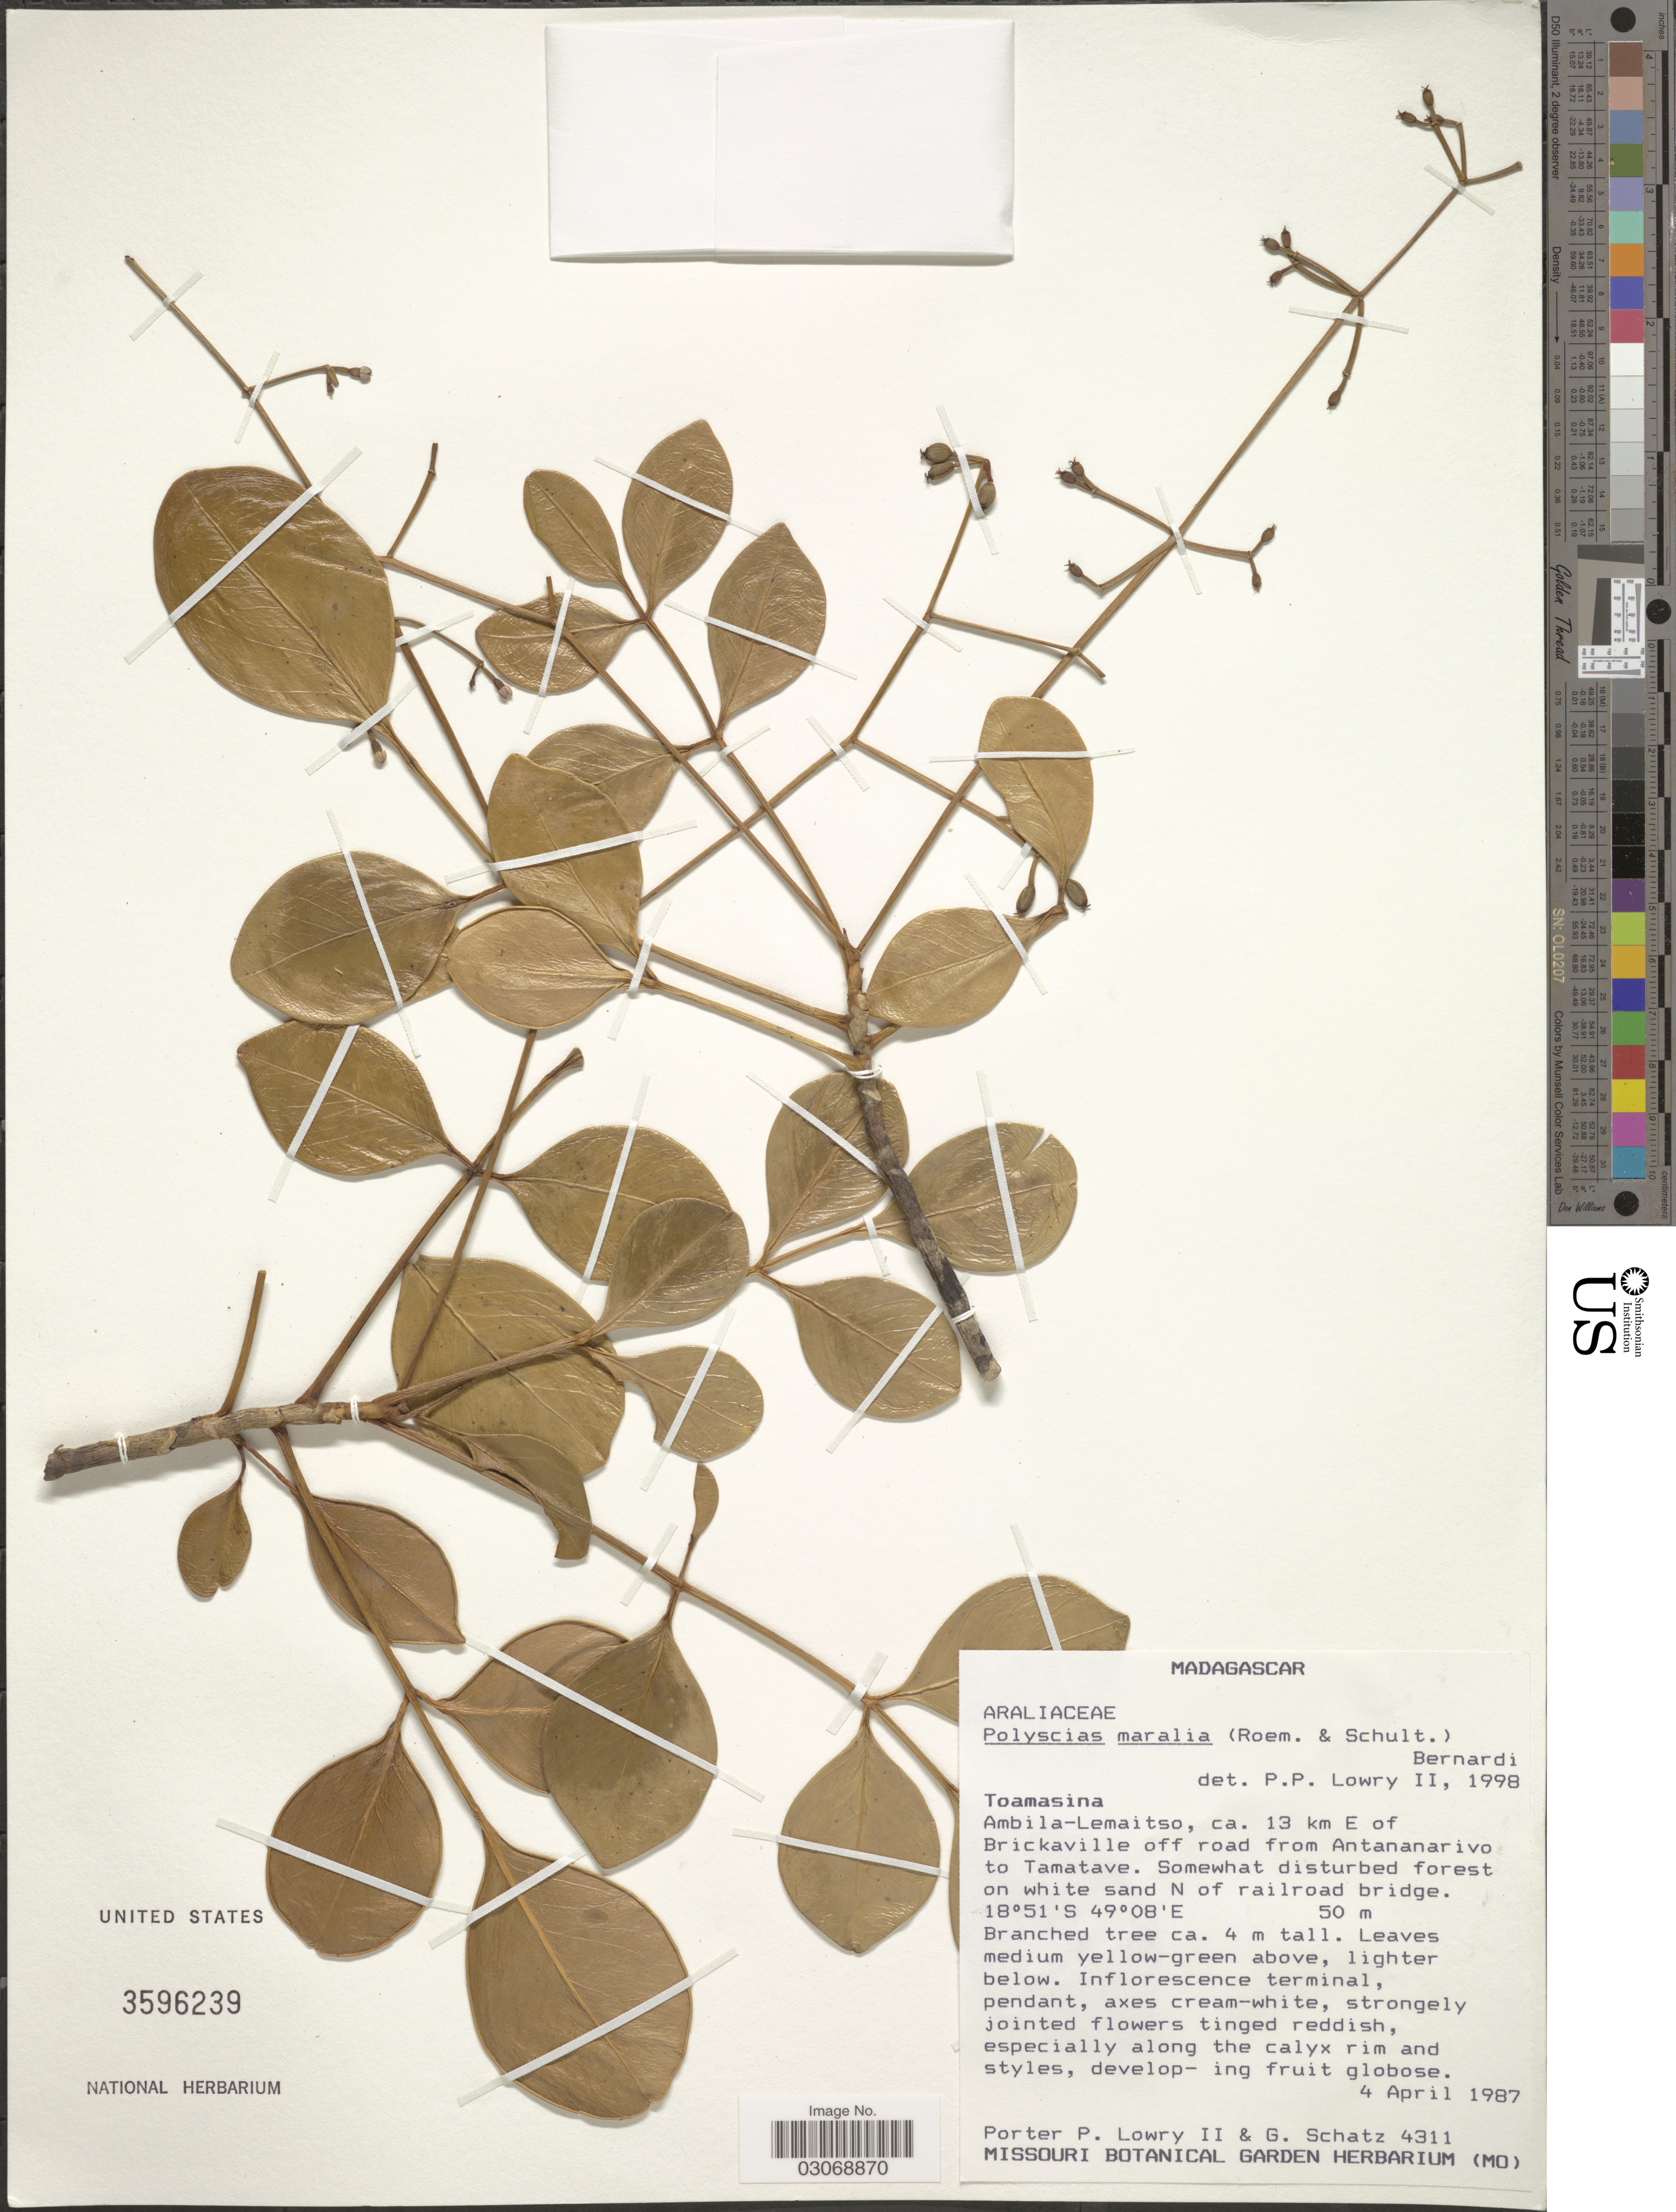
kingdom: Plantae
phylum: Tracheophyta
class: Magnoliopsida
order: Apiales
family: Araliaceae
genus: Polyscias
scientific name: Polyscias maralia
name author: (Roem. & Schult.) Bernardi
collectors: P. P. Lowry & G. C. Schatz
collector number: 4311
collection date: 1987-04-04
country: Madagascar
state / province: Atsinanana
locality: Ambila-Lemaitso, ca. 13 km E of Brickaville off road from Antananarivo to Tamatave. N of railroad bridge.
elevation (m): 50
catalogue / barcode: US 3596239